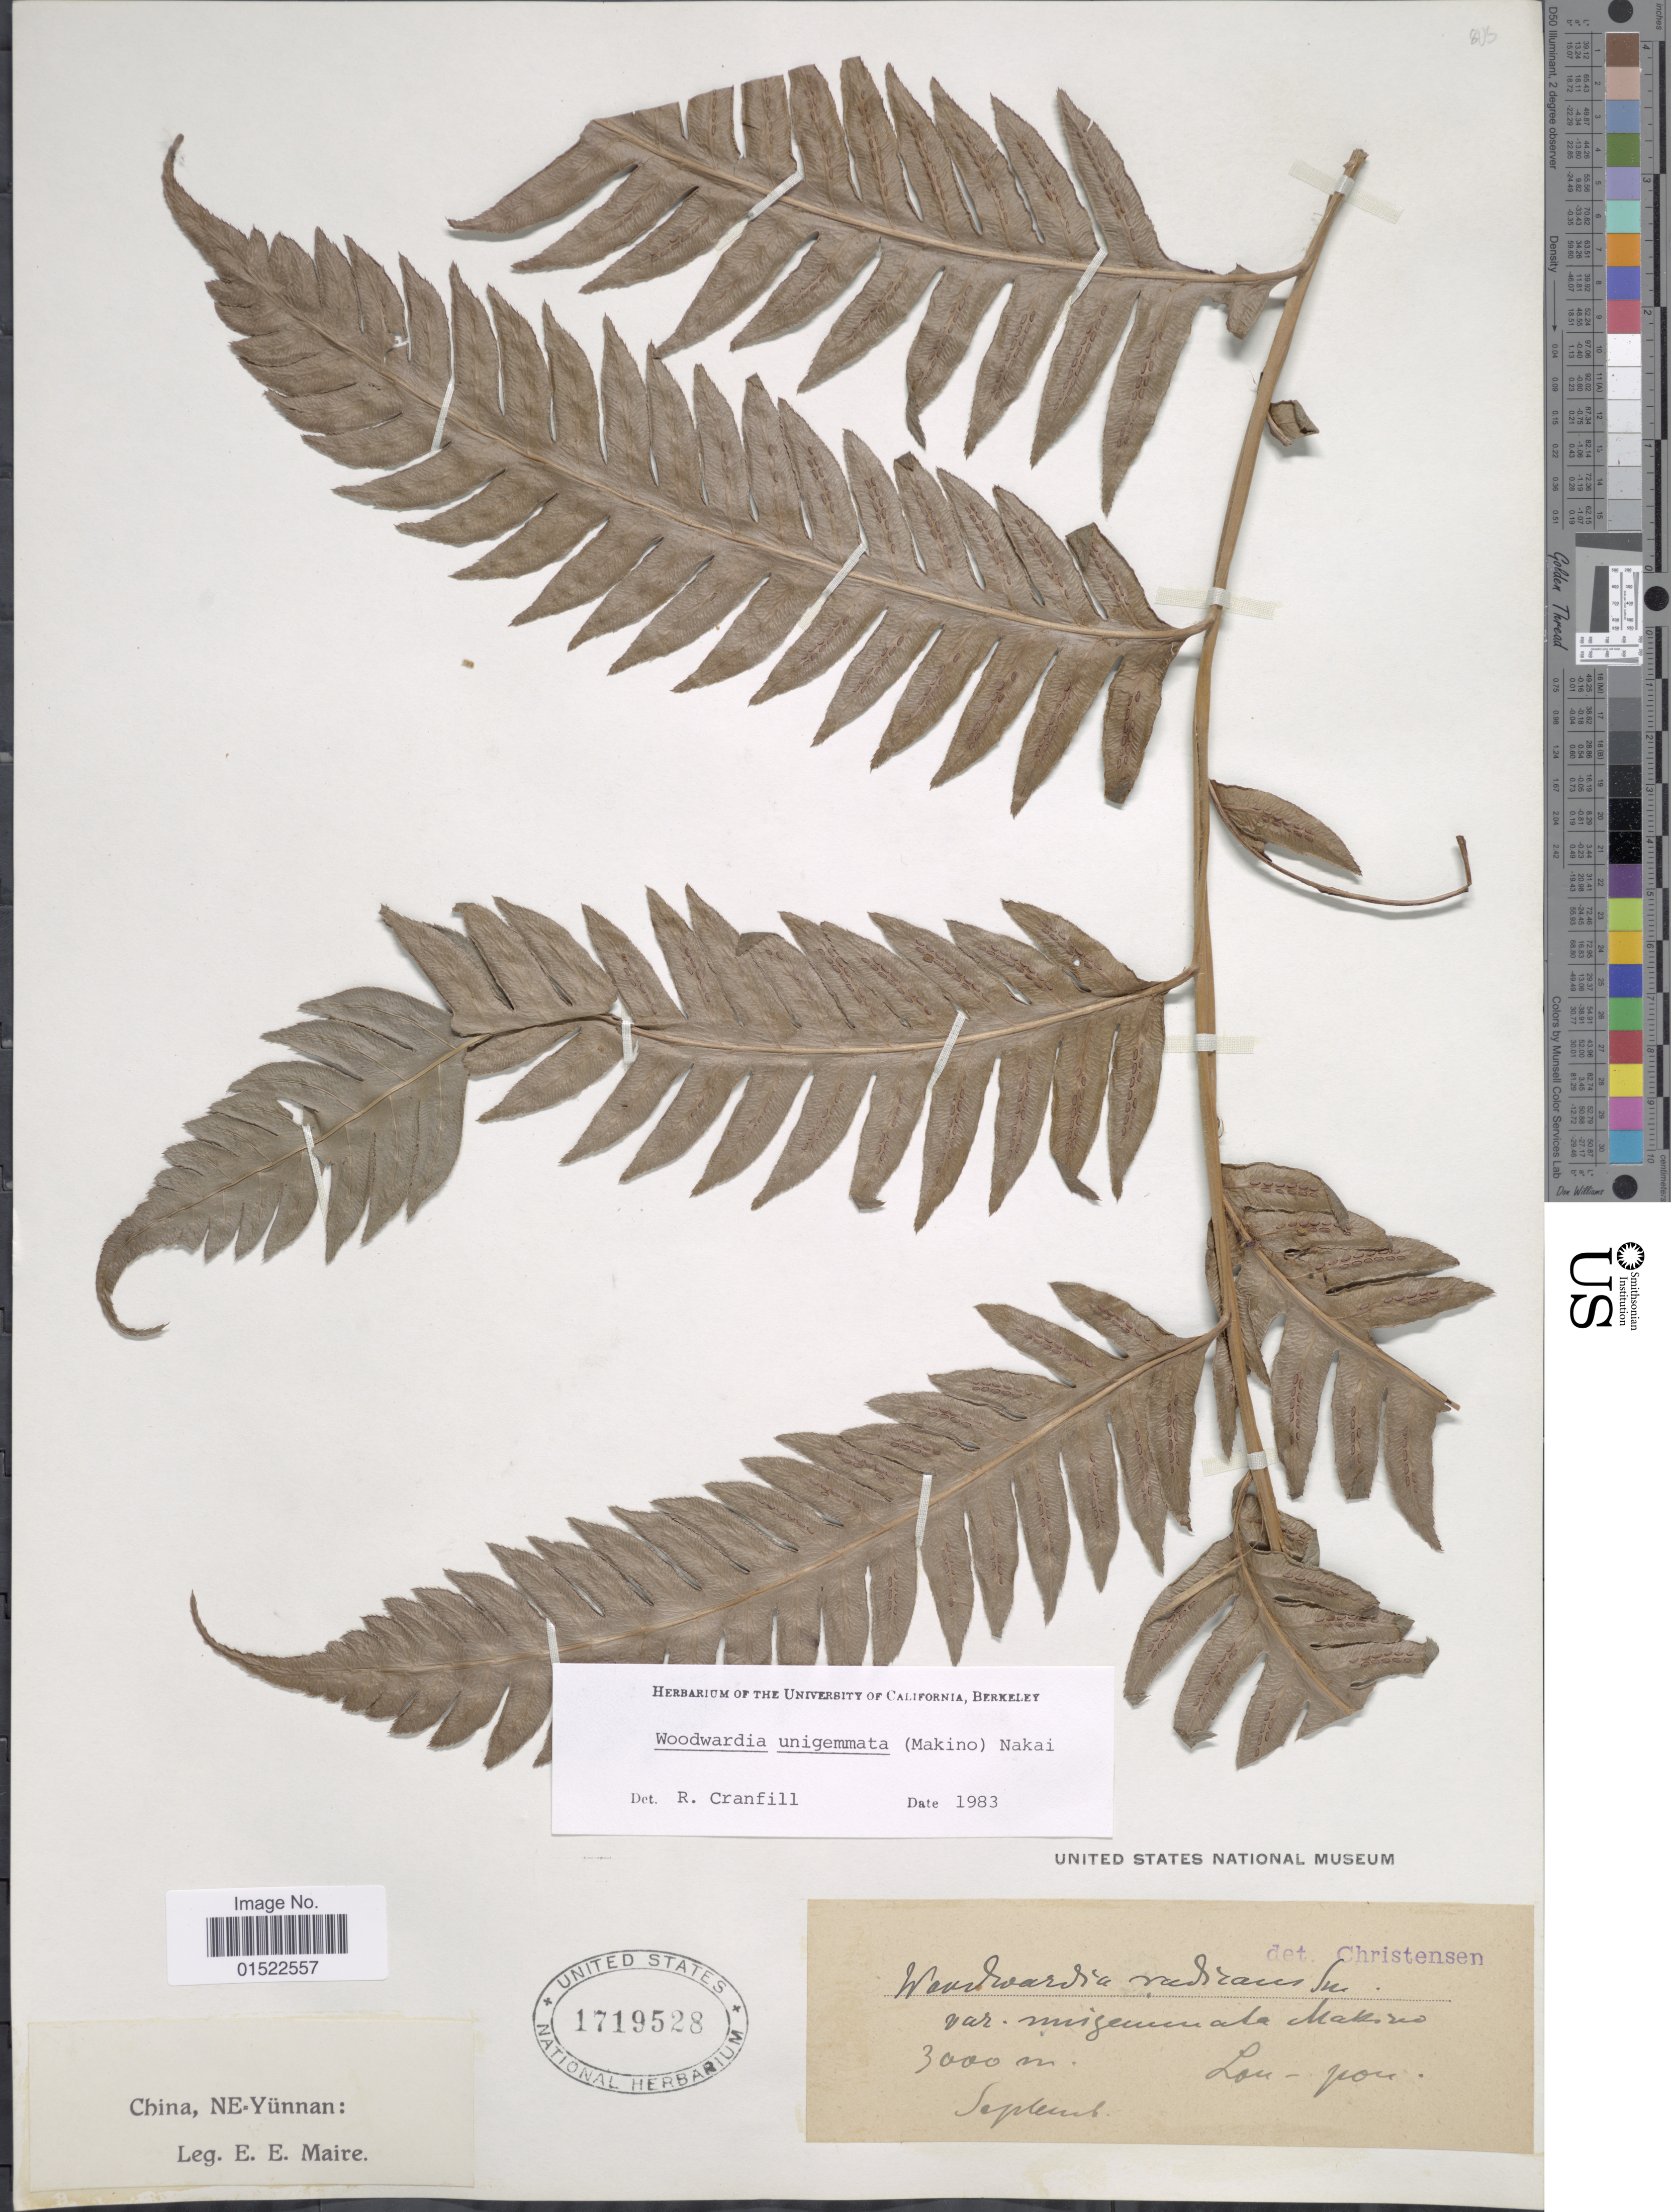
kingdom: Plantae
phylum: Tracheophyta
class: Polypodiopsida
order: Polypodiales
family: Blechnaceae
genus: Woodwardia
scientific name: Woodwardia unigemmata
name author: (Makino) Nakai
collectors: E. E. Maire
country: China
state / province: Yunnan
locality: NE-Yunnan, Lou-you [interpreted]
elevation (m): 3000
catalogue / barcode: US 1719528